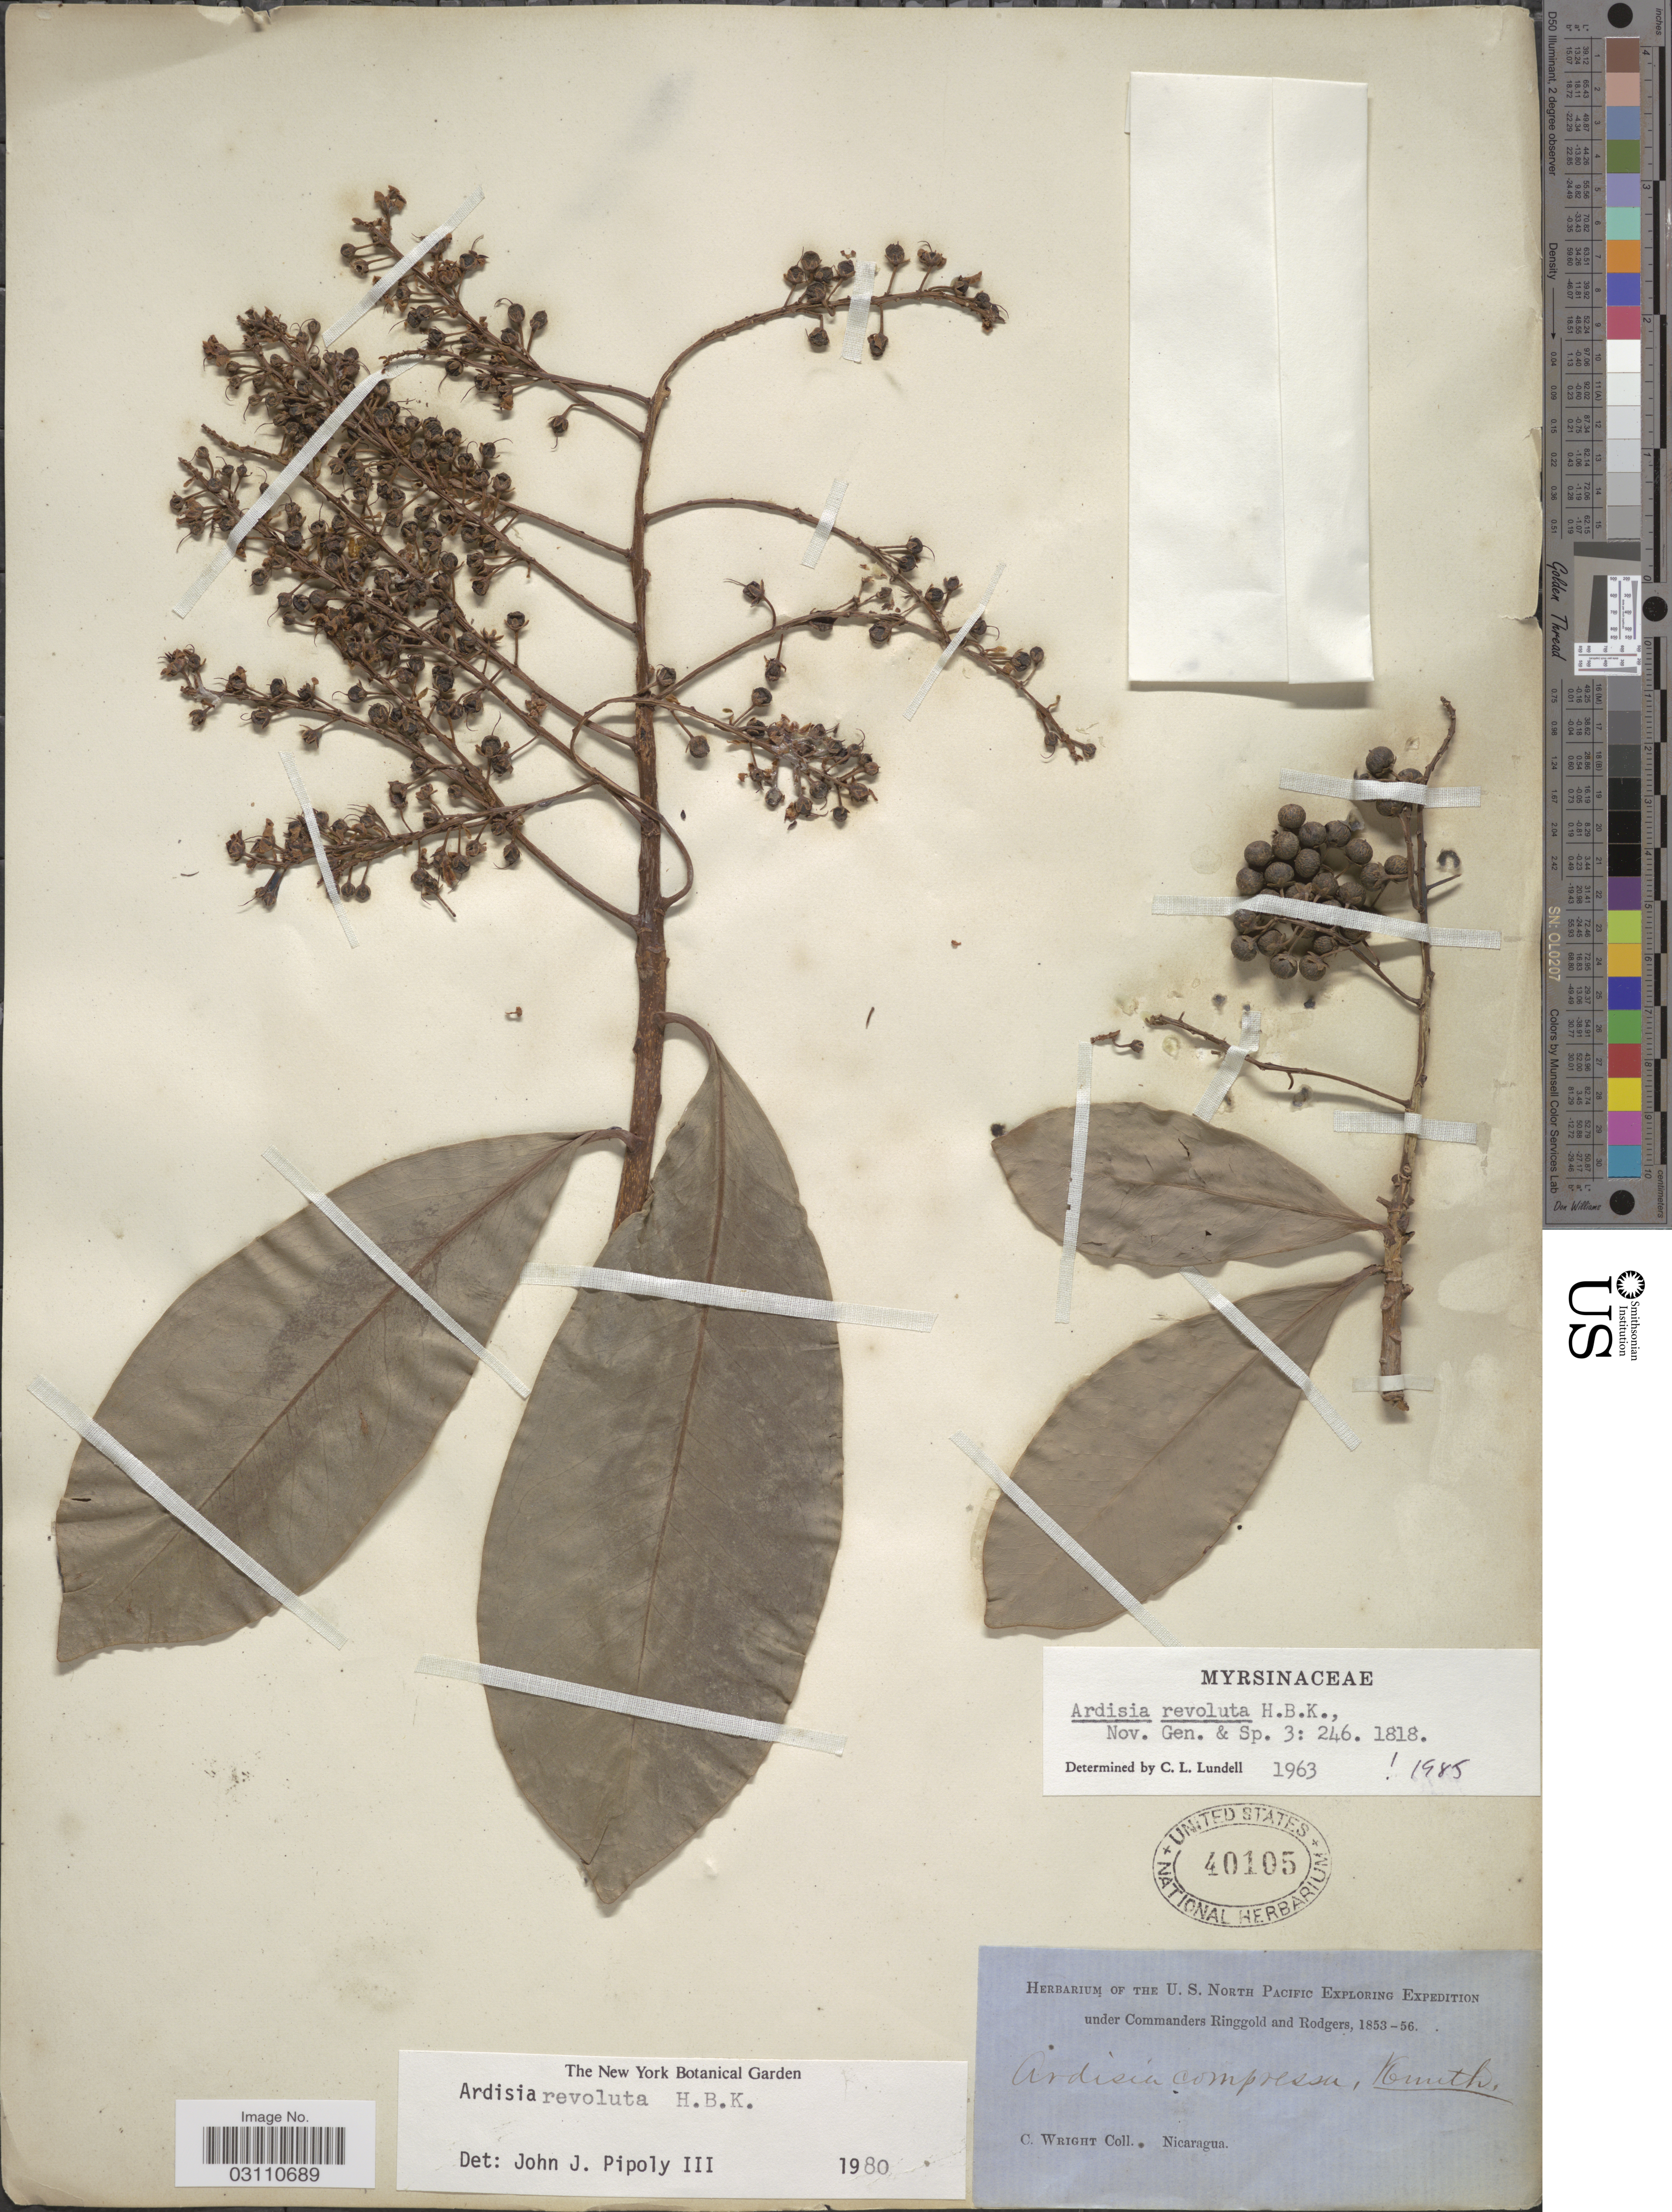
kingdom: Plantae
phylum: Tracheophyta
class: Magnoliopsida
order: Ericales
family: Primulaceae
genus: Ardisia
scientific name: Ardisia revoluta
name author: Kunth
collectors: C. Wright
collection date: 1853/1856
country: Nicaragua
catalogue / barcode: US 40105